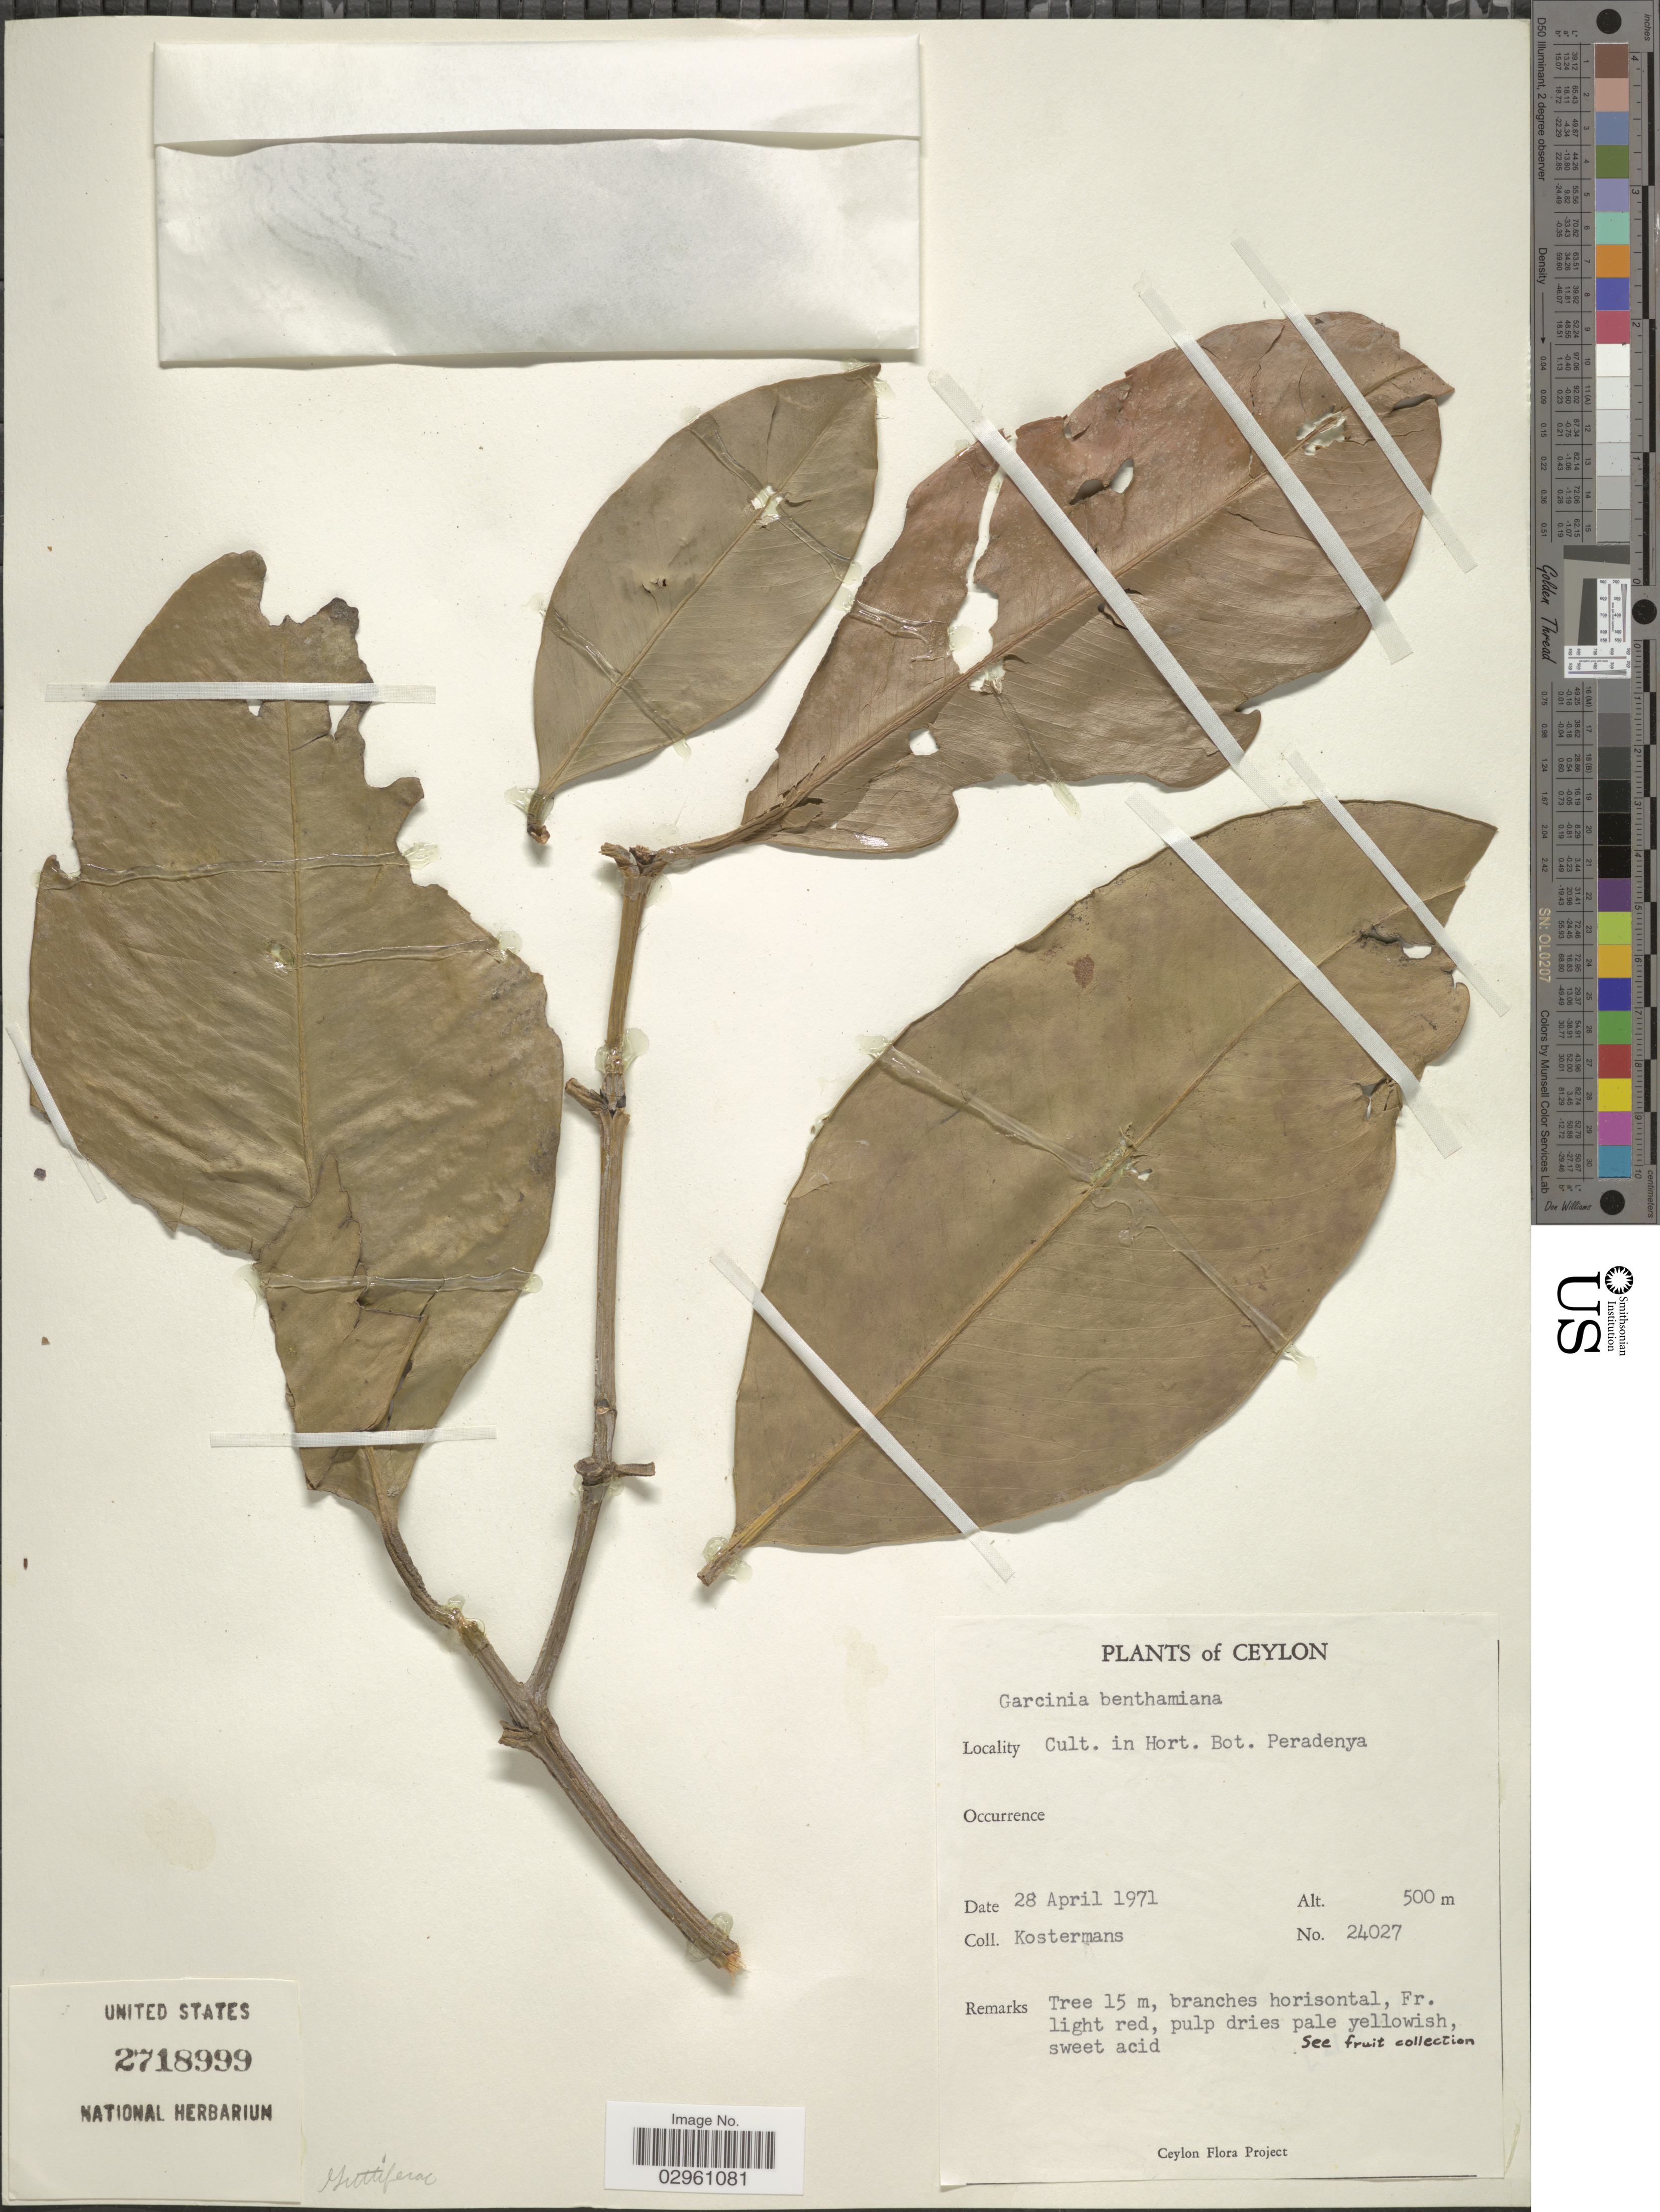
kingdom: Plantae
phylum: Tracheophyta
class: Magnoliopsida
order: Malpighiales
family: Clusiaceae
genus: Garcinia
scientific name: Garcinia benthamii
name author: Pierre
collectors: Kostermans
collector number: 24027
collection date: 1971-04-28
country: Sri Lanka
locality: Ceylon. Hort. Bot. Peradenya.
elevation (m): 500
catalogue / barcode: US 2718999